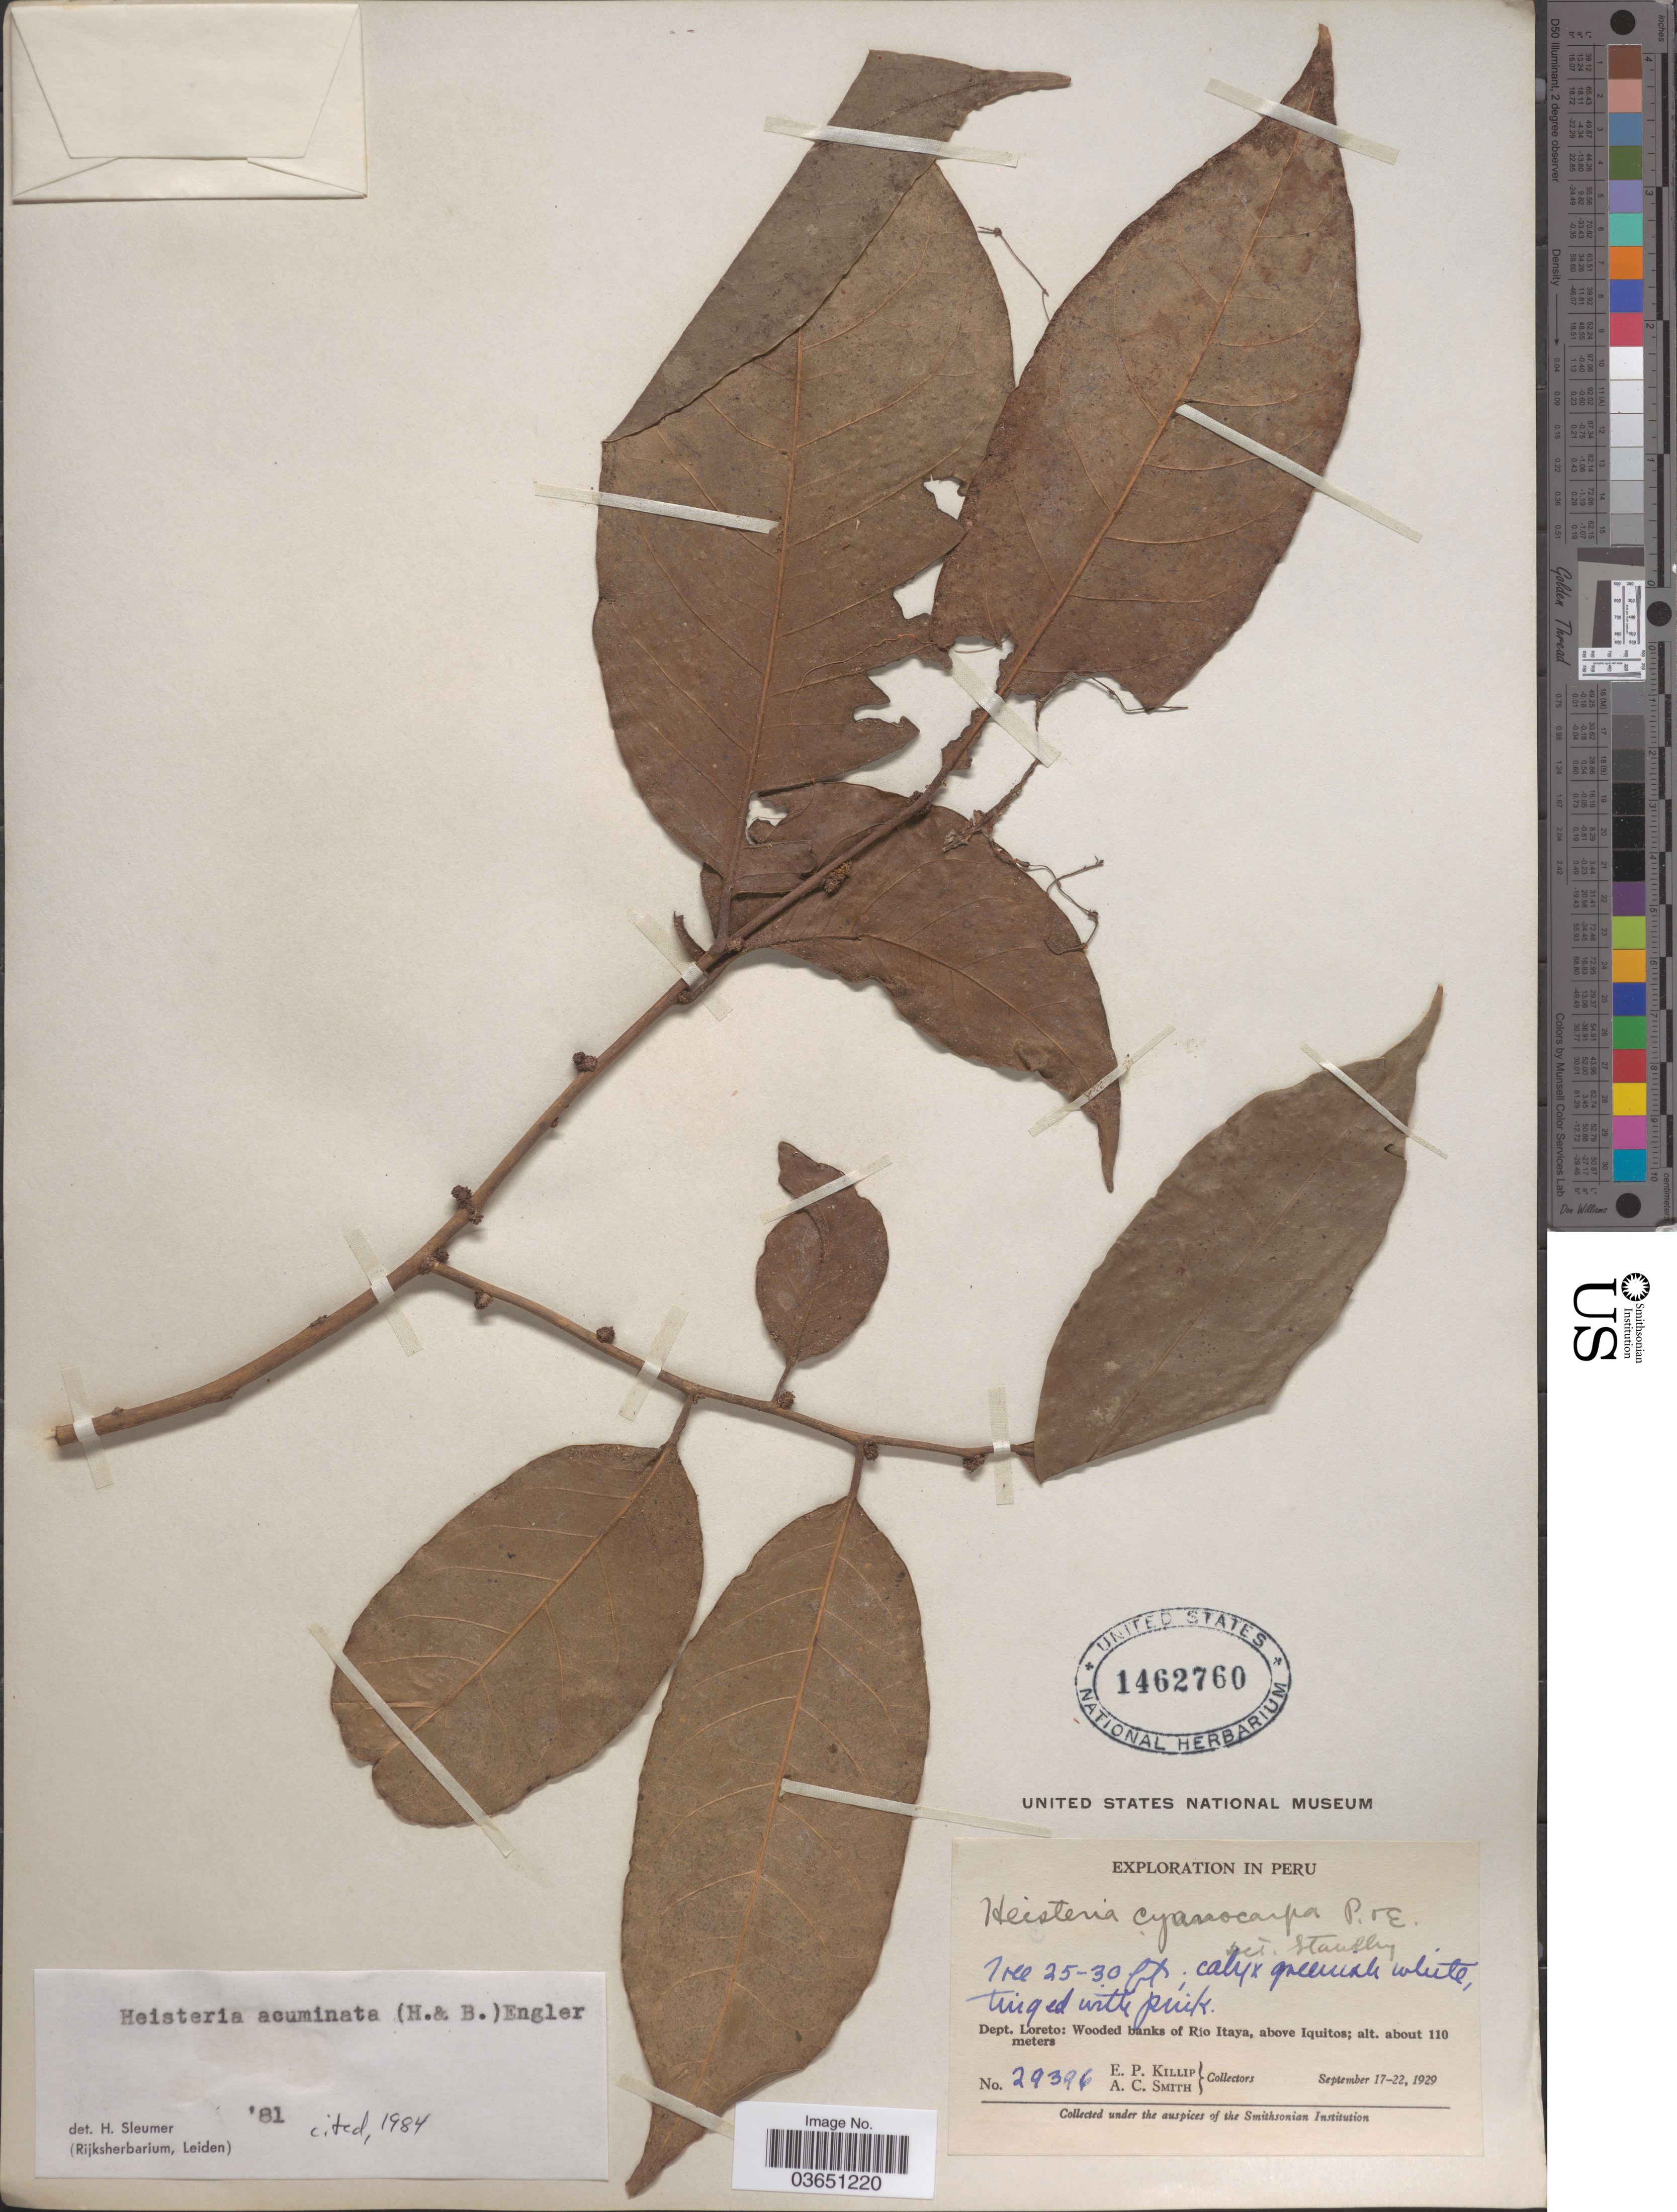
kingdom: Plantae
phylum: Tracheophyta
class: Magnoliopsida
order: Santalales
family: Erythropalaceae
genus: Heisteria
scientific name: Heisteria acuminata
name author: (Humb. & Bonpl.) Engl.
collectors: E. P. Killip & A. C. Smith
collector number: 29396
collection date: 1929-09-17/1929-09-22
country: Peru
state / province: Loreto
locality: Dept. Loreto: Wooded banks of Río Itaya, above Iquitos.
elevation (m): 110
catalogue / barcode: US 1462760